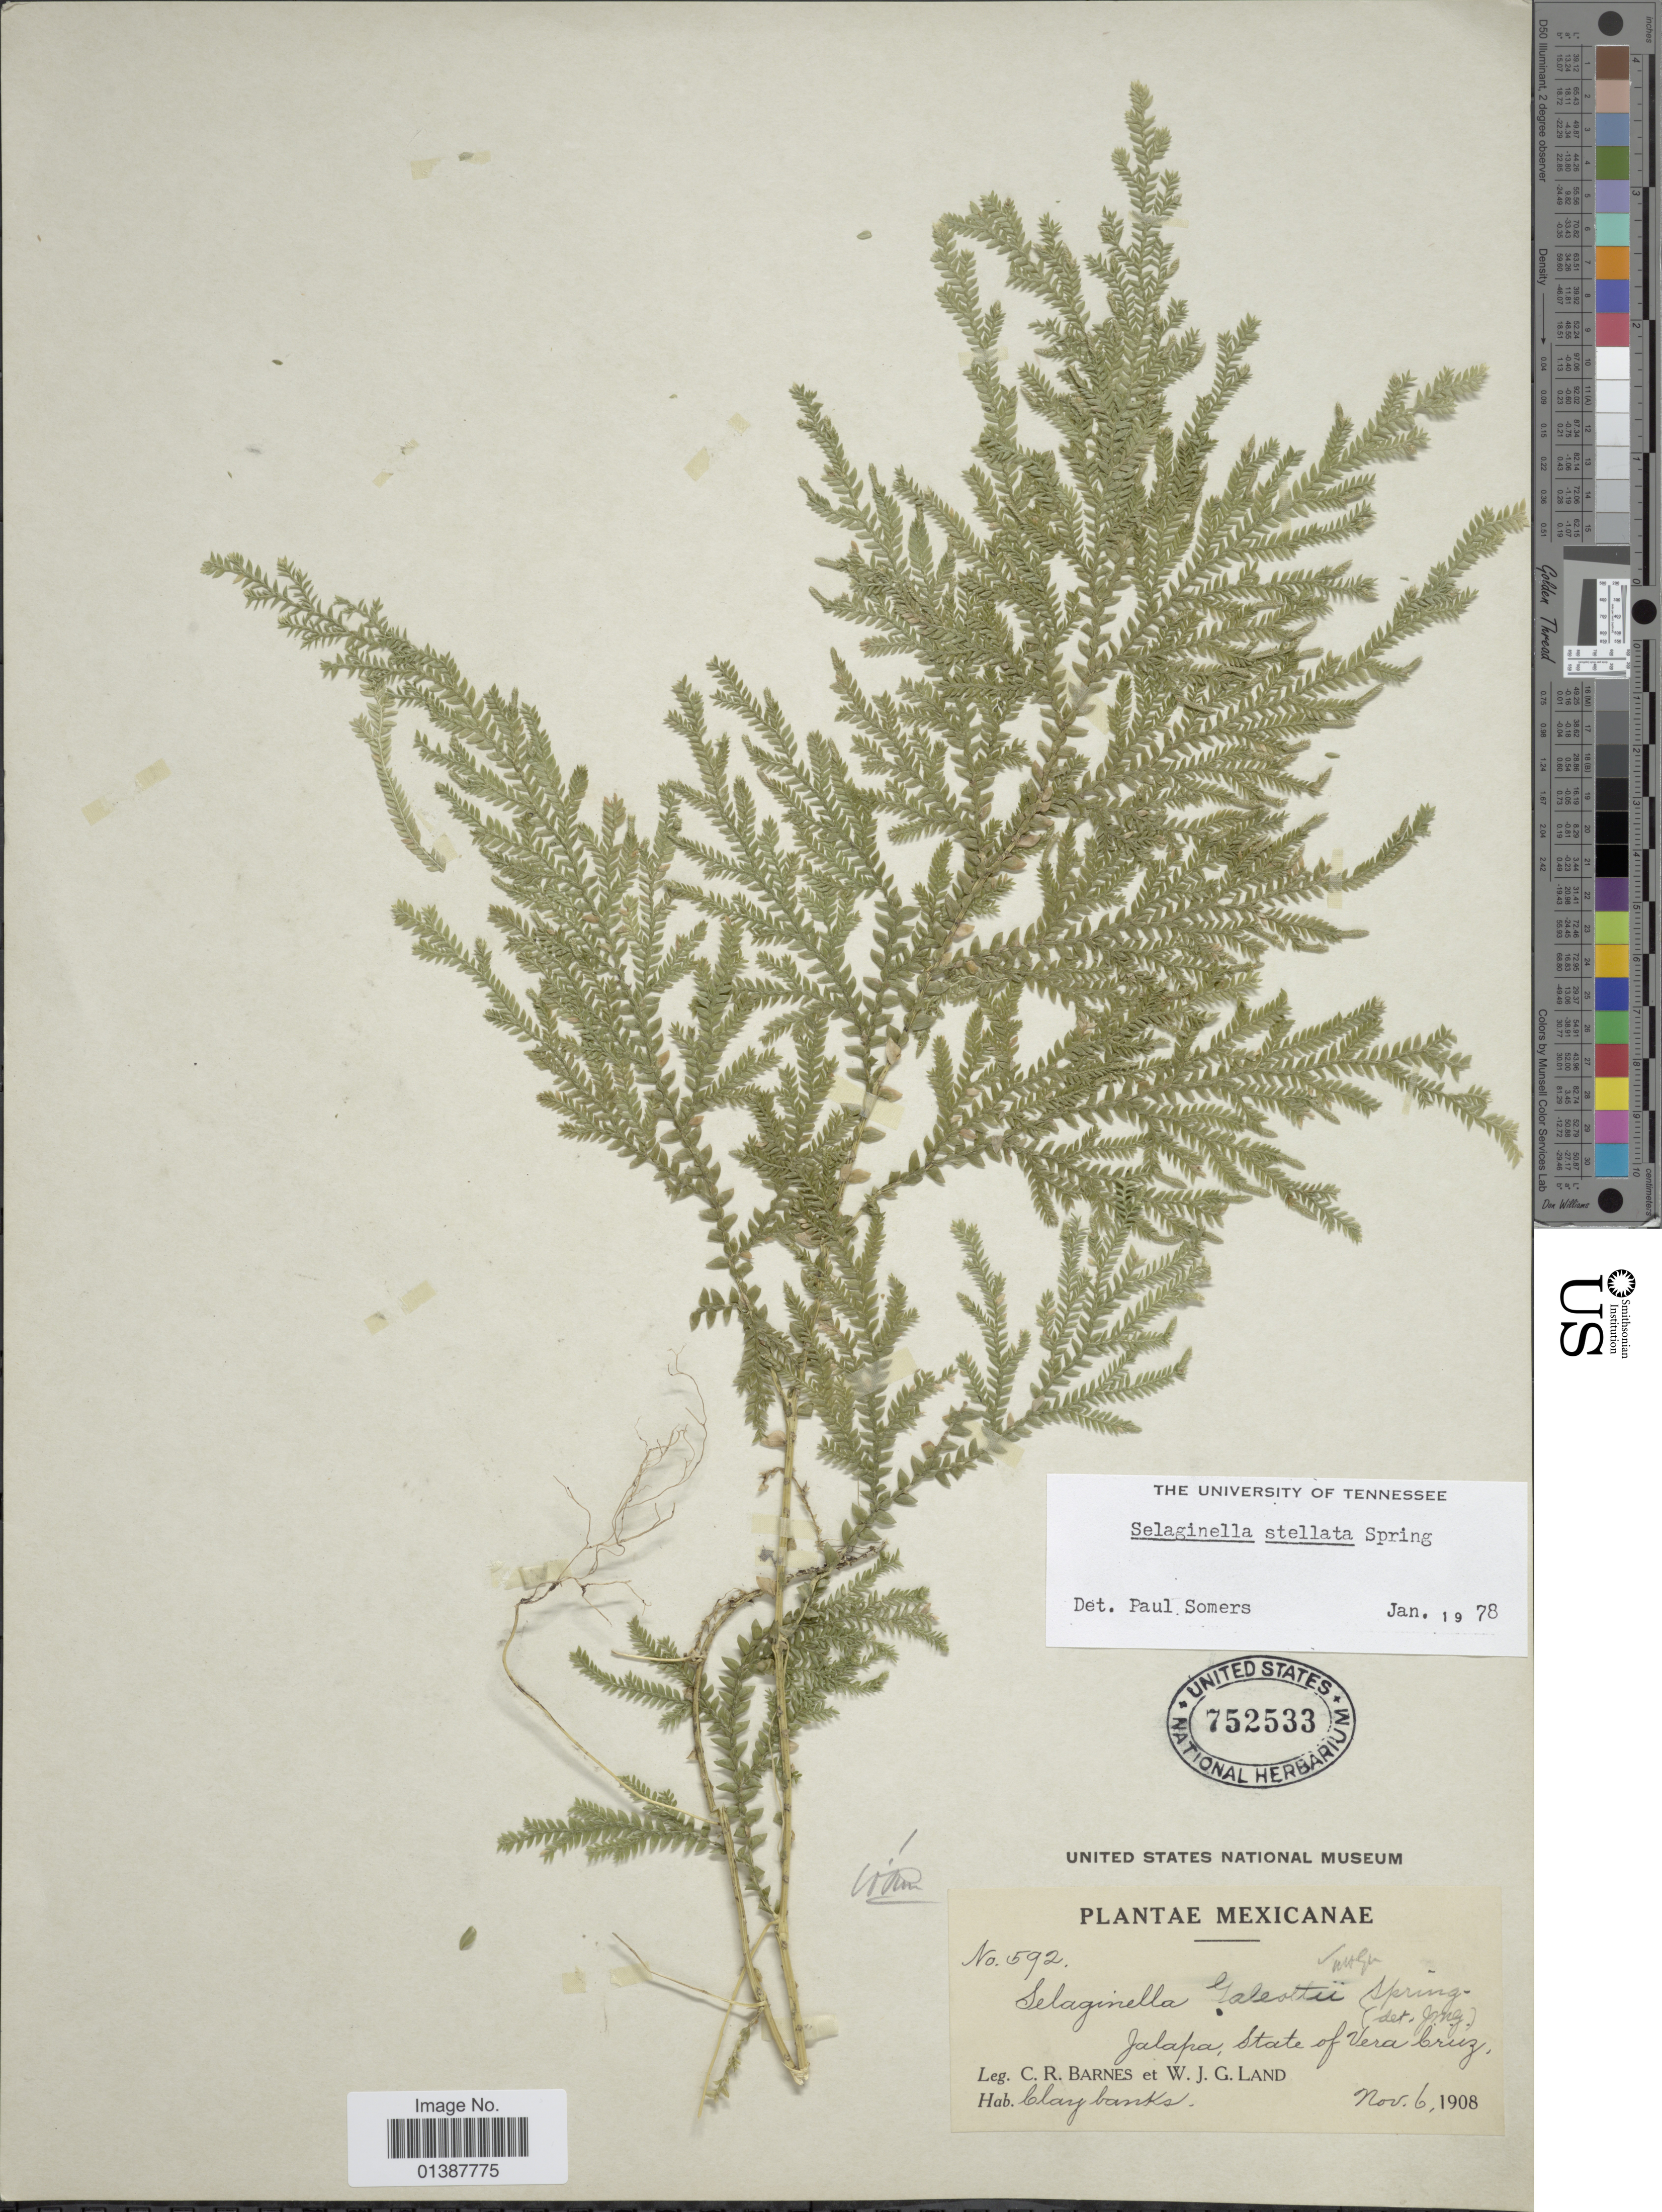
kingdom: Plantae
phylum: Tracheophyta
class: Lycopodiopsida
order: Selaginellales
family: Selaginellaceae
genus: Selaginella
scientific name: Selaginella galeottii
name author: Spring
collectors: C. R. Barnes & W. J. G. Land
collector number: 592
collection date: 1908-11-06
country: Mexico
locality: Jalapa, State of Vera Cruz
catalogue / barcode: US 752533